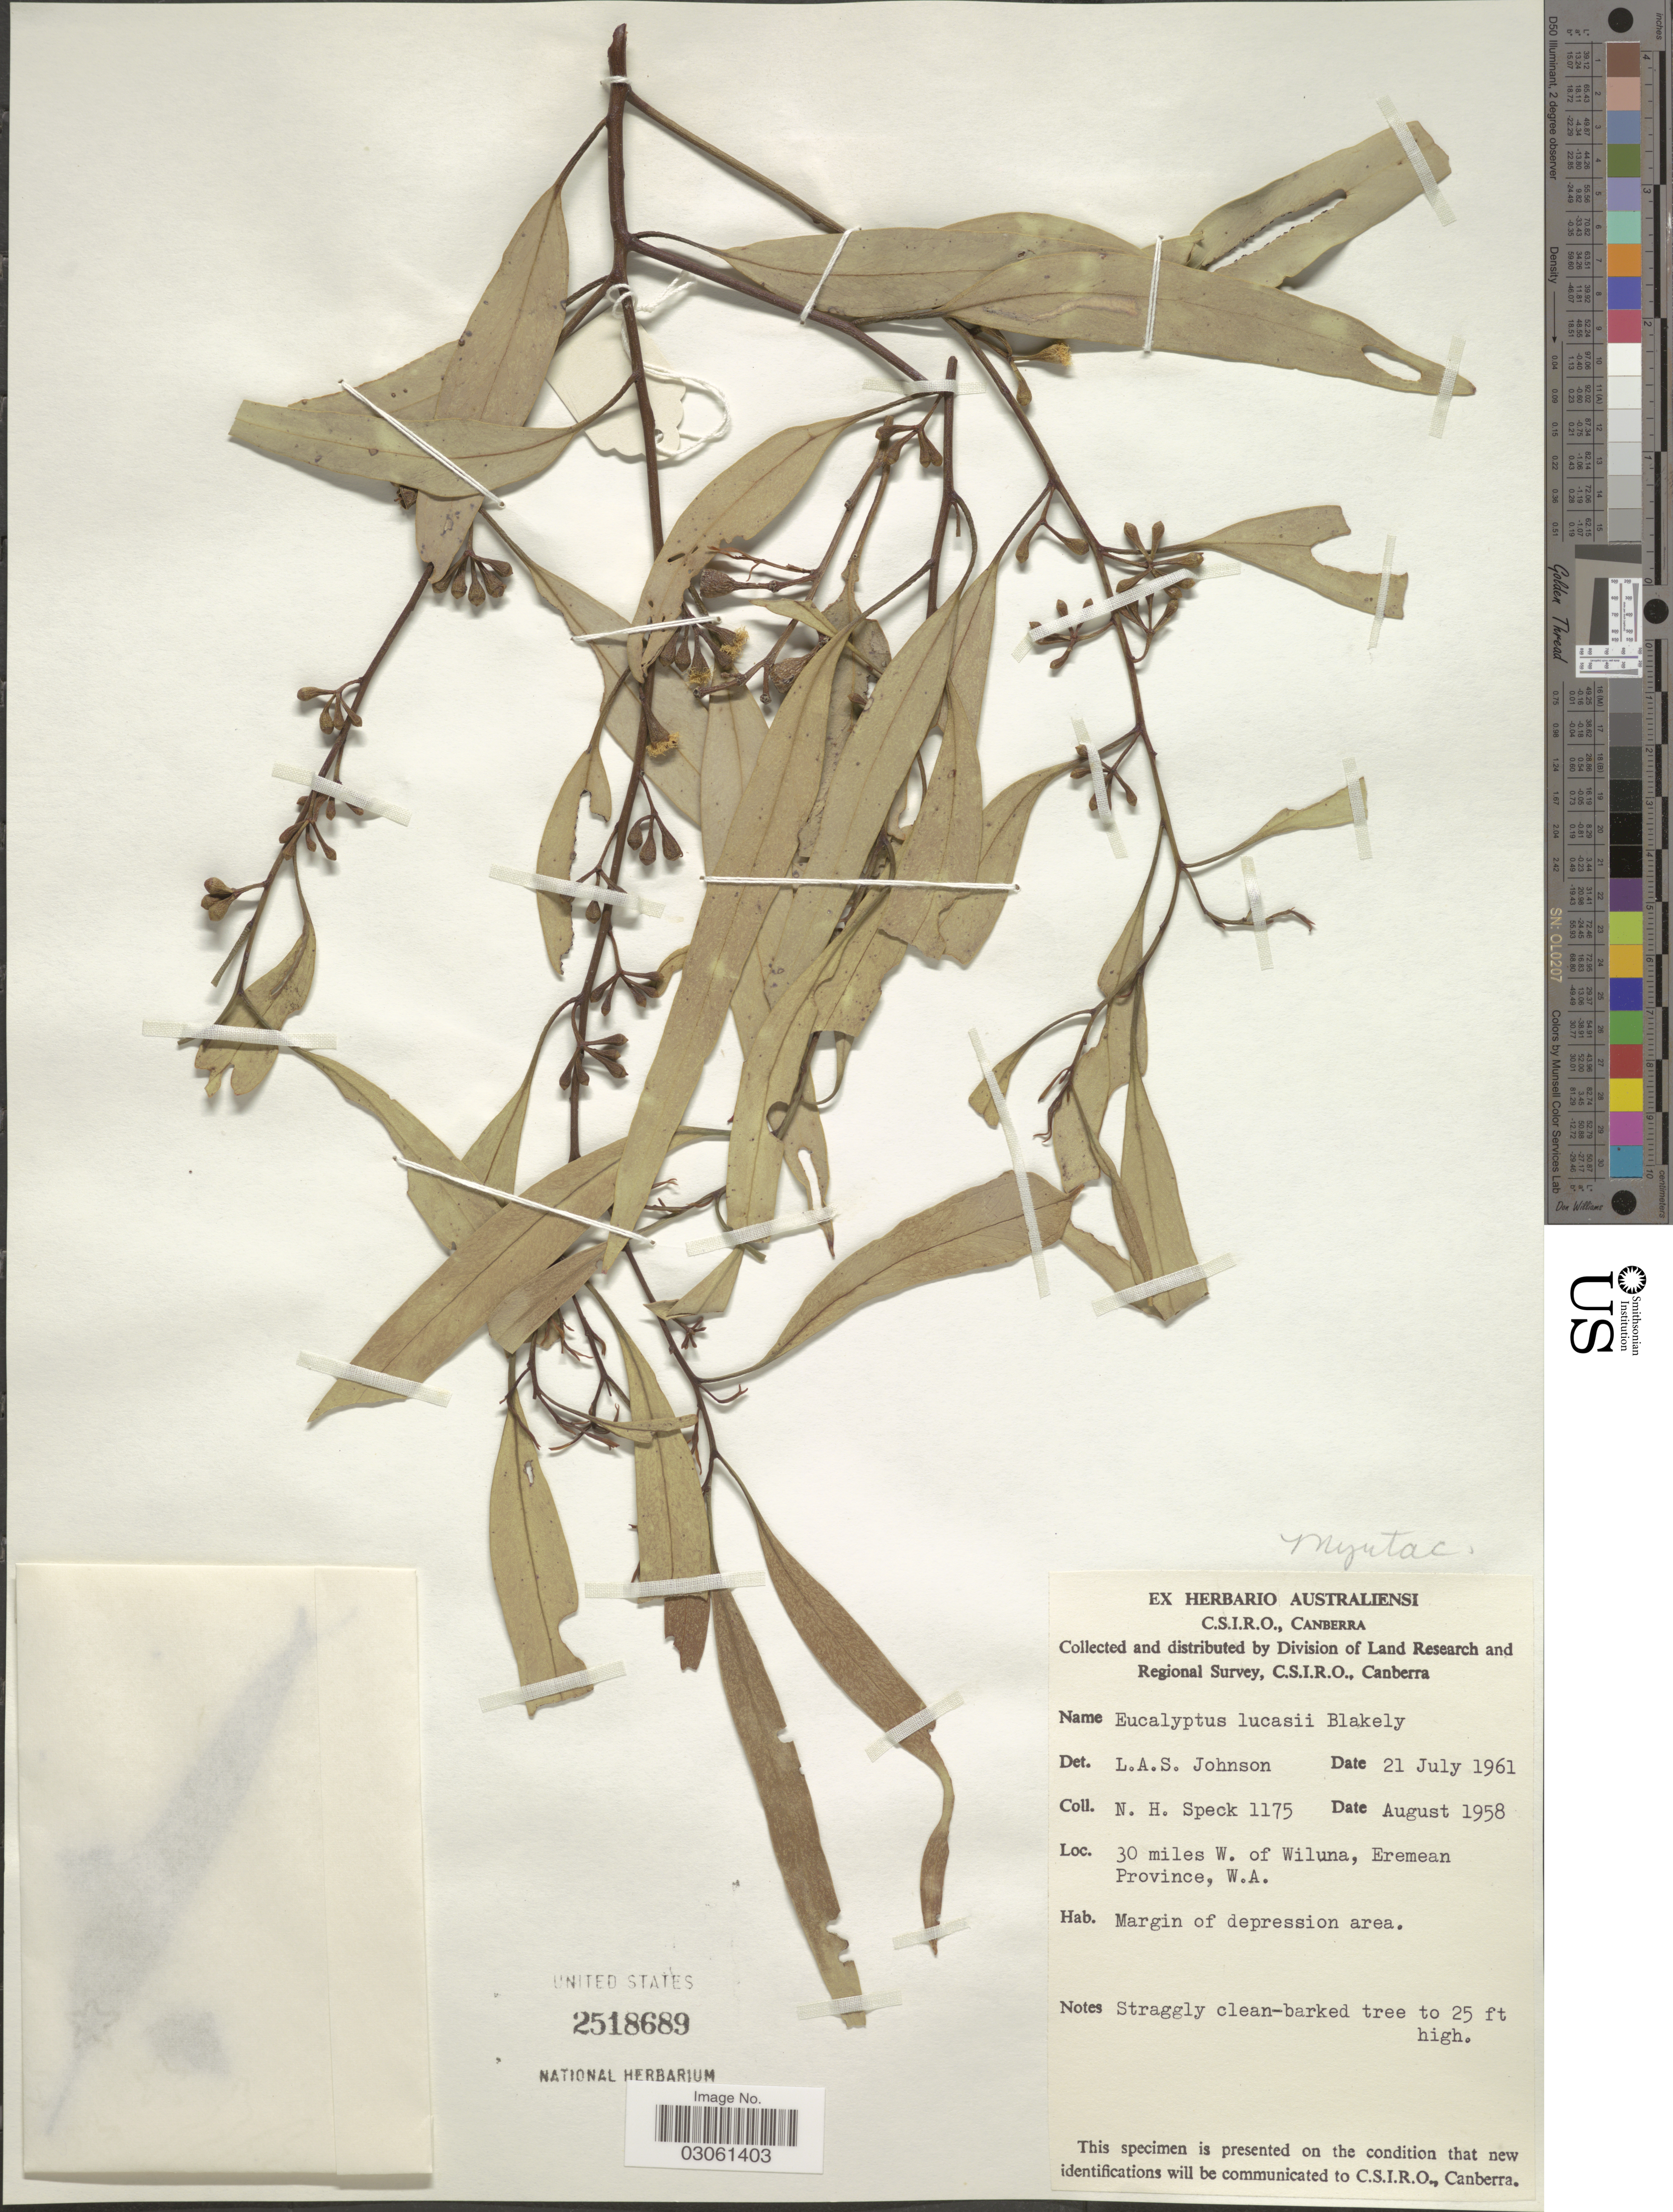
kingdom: Plantae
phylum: Tracheophyta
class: Magnoliopsida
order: Myrtales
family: Myrtaceae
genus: Eucalyptus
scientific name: Eucalyptus lucasii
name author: Blakely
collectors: N. Speck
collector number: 1175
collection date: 1958-08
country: Australia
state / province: Western Australia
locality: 30 miles W. of Wiluna, Eremean Province, W. A.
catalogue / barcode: US 2518689